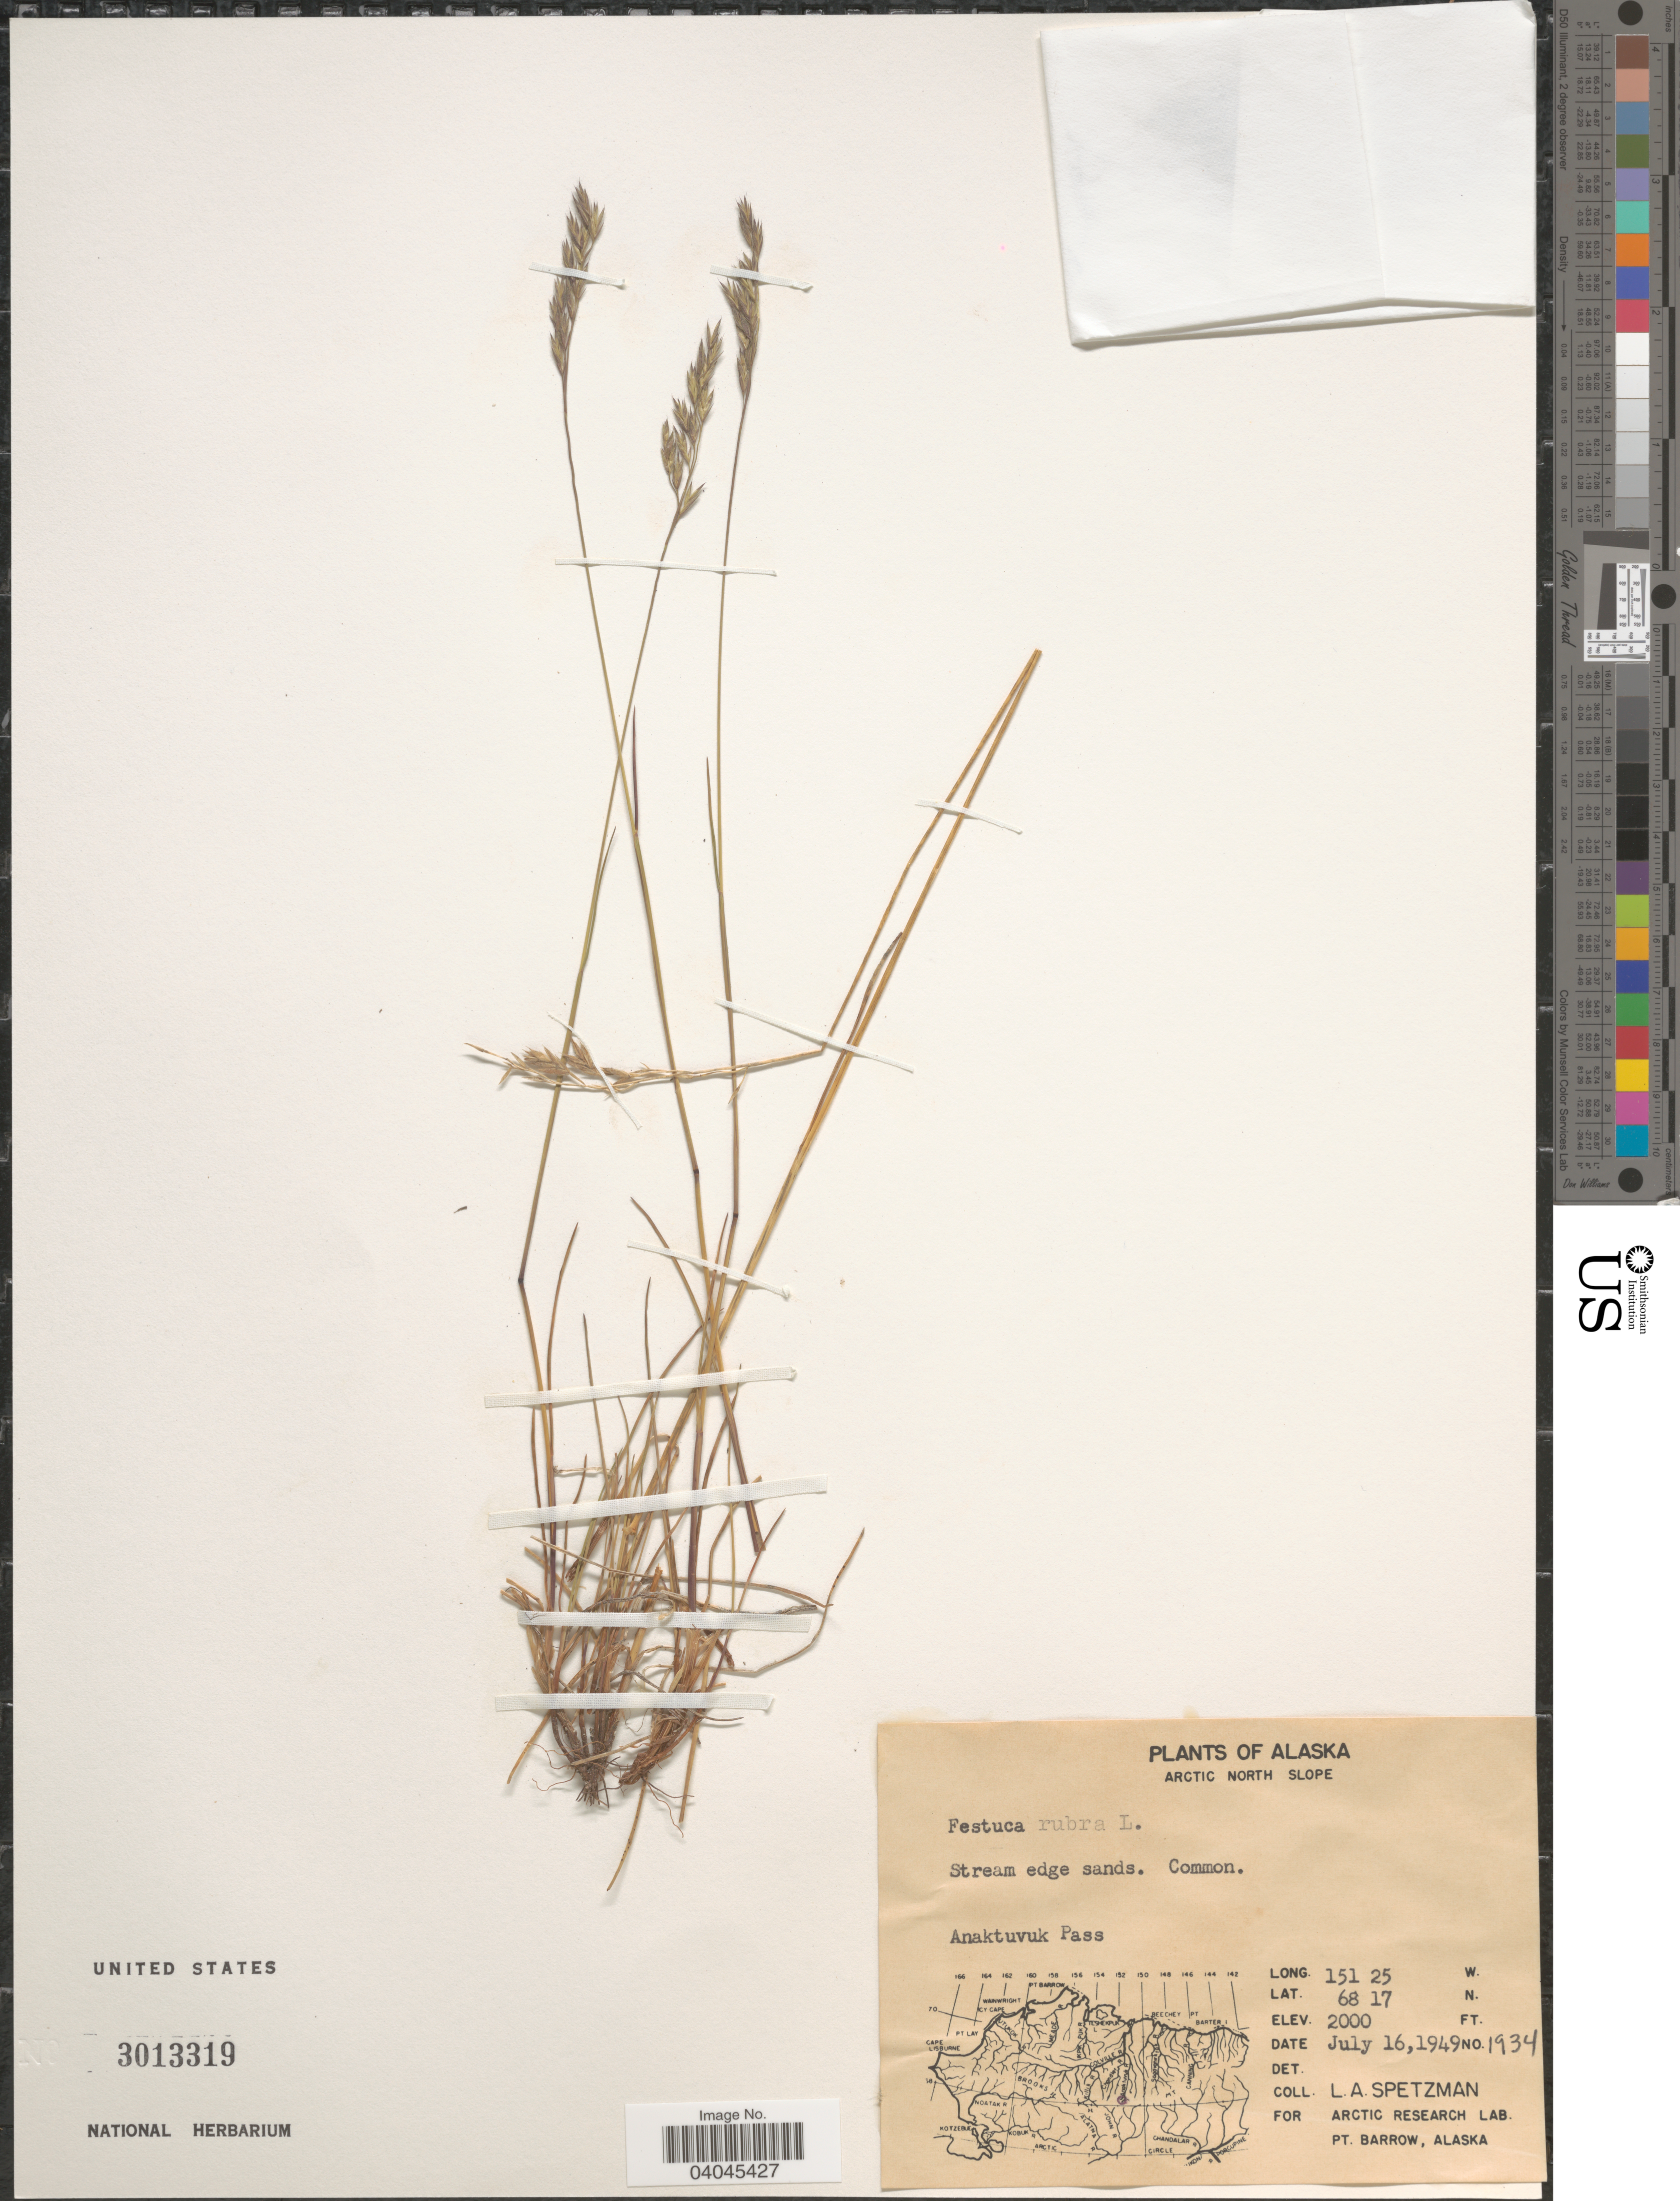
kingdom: Plantae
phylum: Tracheophyta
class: Liliopsida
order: Poales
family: Poaceae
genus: Festuca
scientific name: Festuca rubra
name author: L.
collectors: L. Spetzman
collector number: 1934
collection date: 1949-07-16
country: United States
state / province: Alaska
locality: Arctic North Slope. Anaktuvuk Pass.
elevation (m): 610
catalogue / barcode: US 3013319